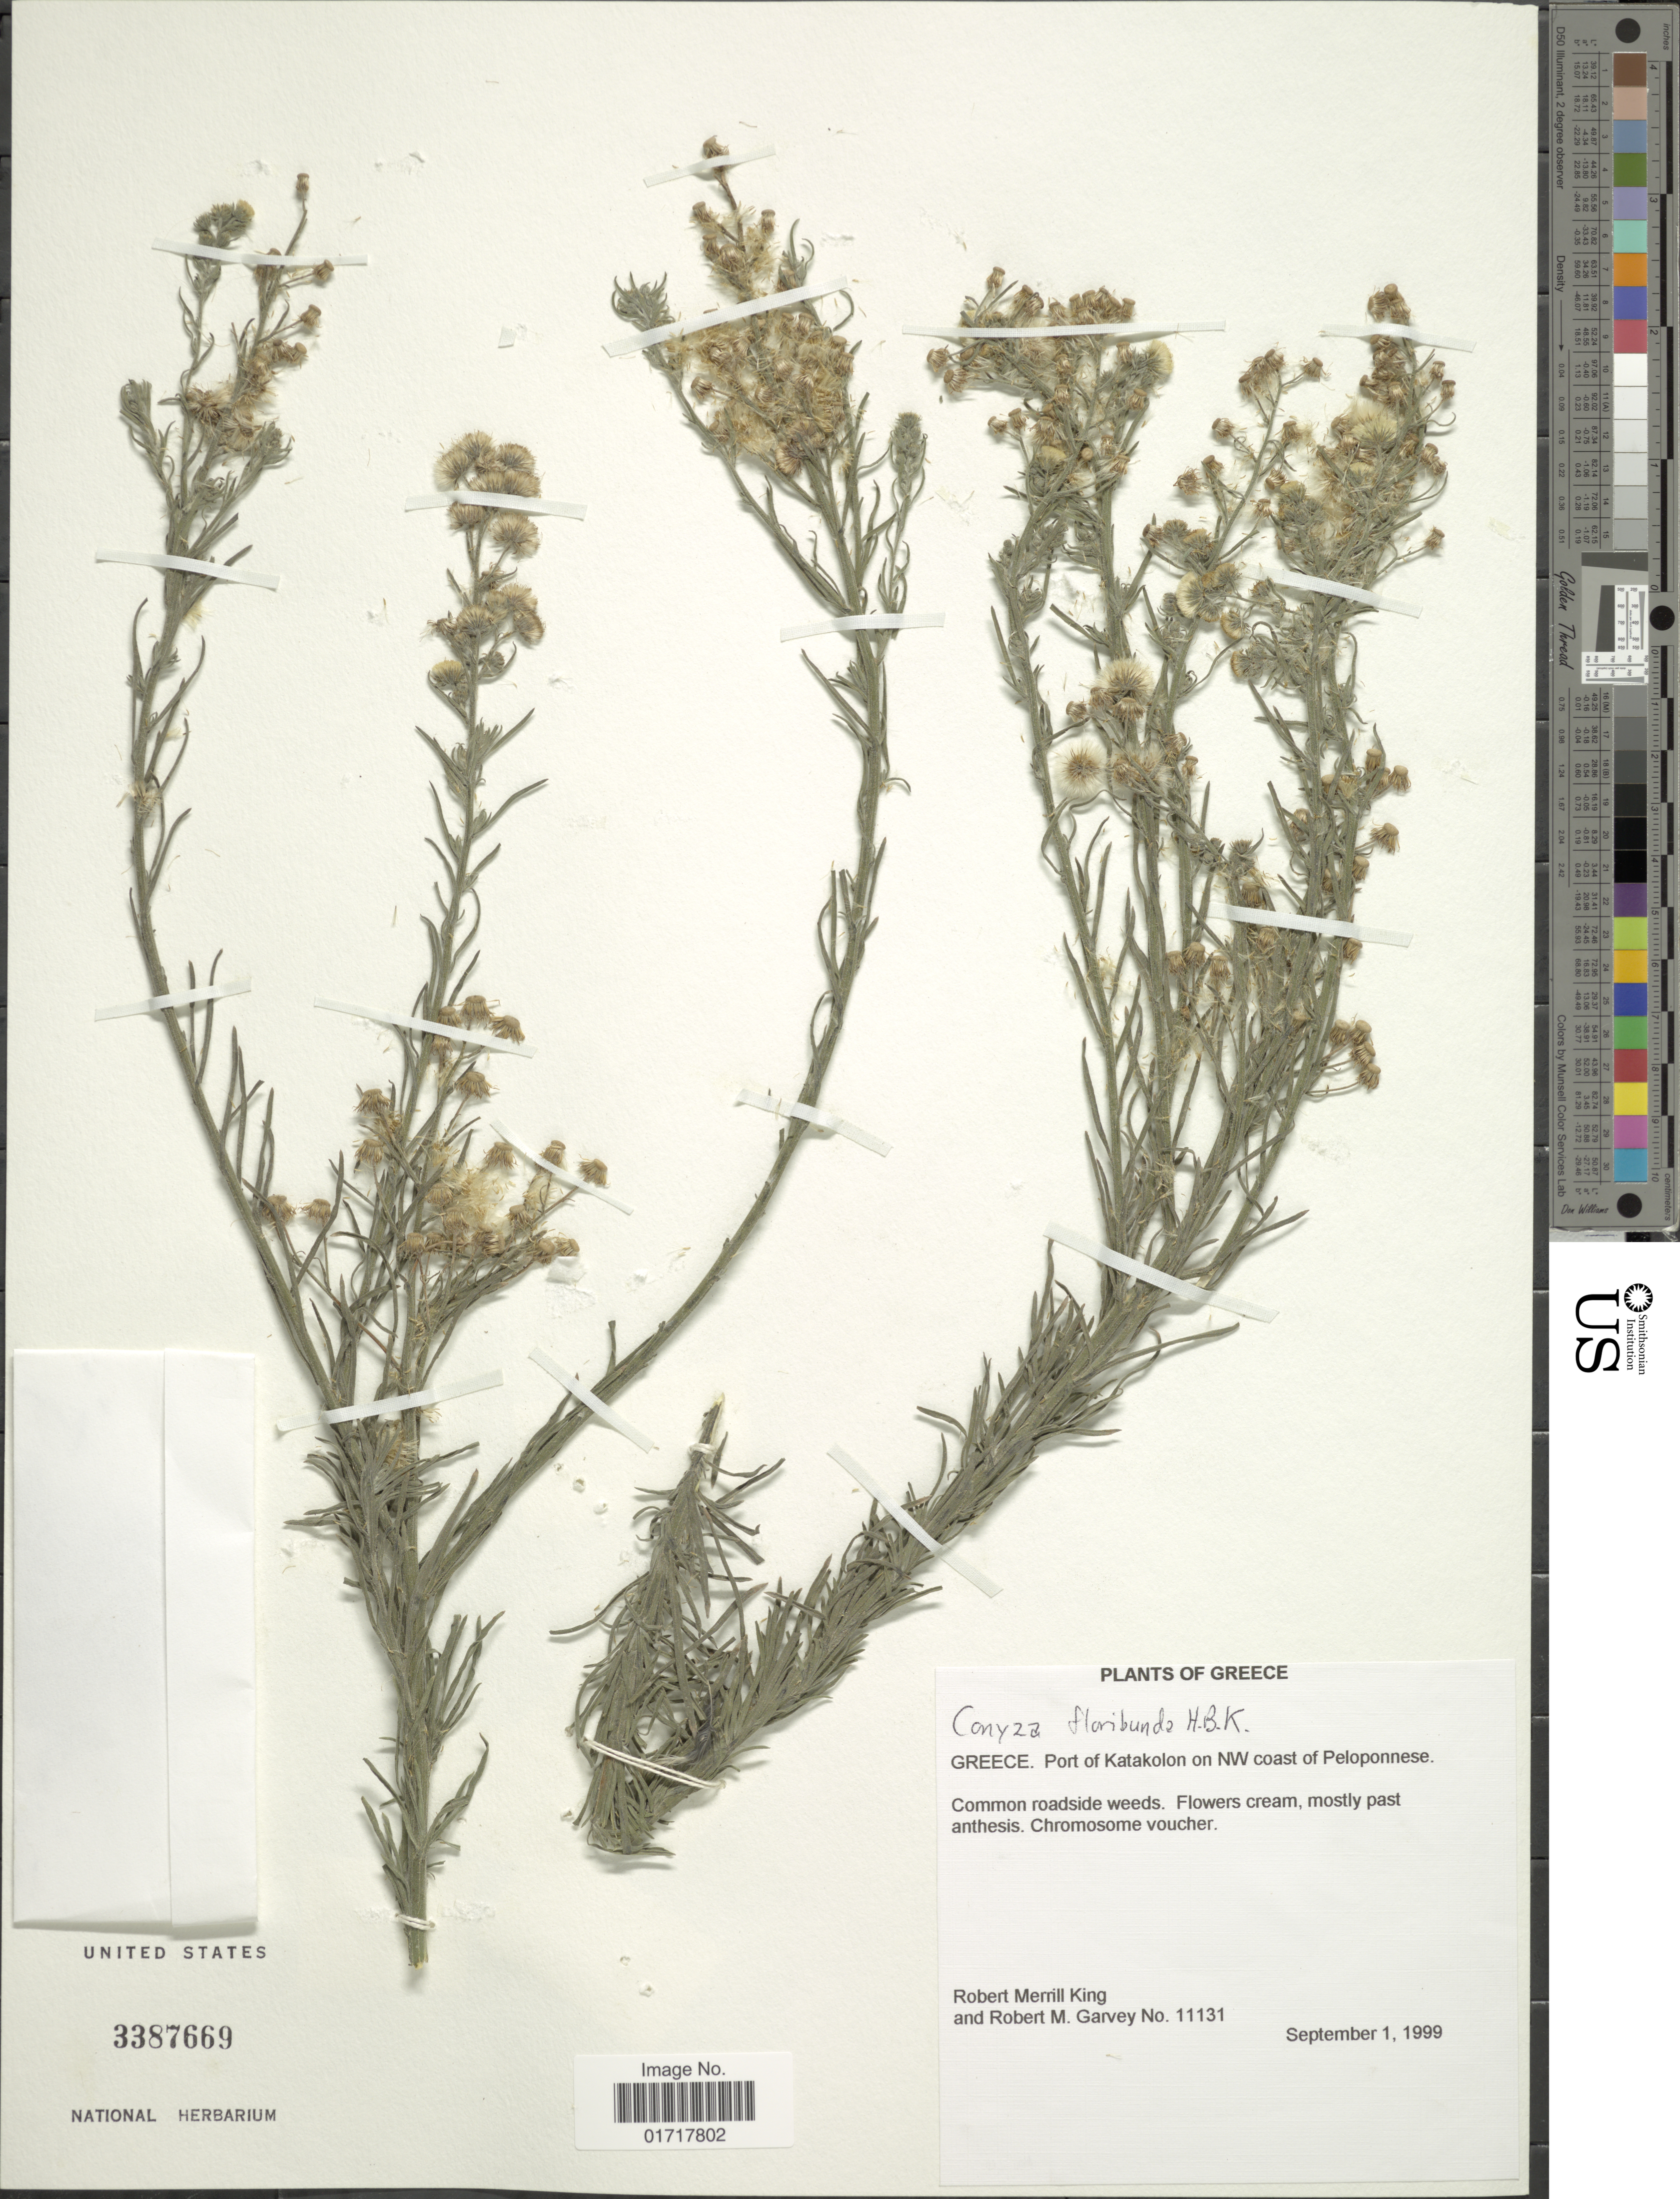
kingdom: Plantae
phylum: Tracheophyta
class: Magnoliopsida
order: Asterales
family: Asteraceae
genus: Conyza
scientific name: Conyza floribunda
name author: Kunth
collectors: R. M. King & R. Garvey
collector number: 11131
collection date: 1999-09-01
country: Greece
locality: Greece. Port of Katakolon on NW coast of Peloponnese.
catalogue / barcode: US 3387669